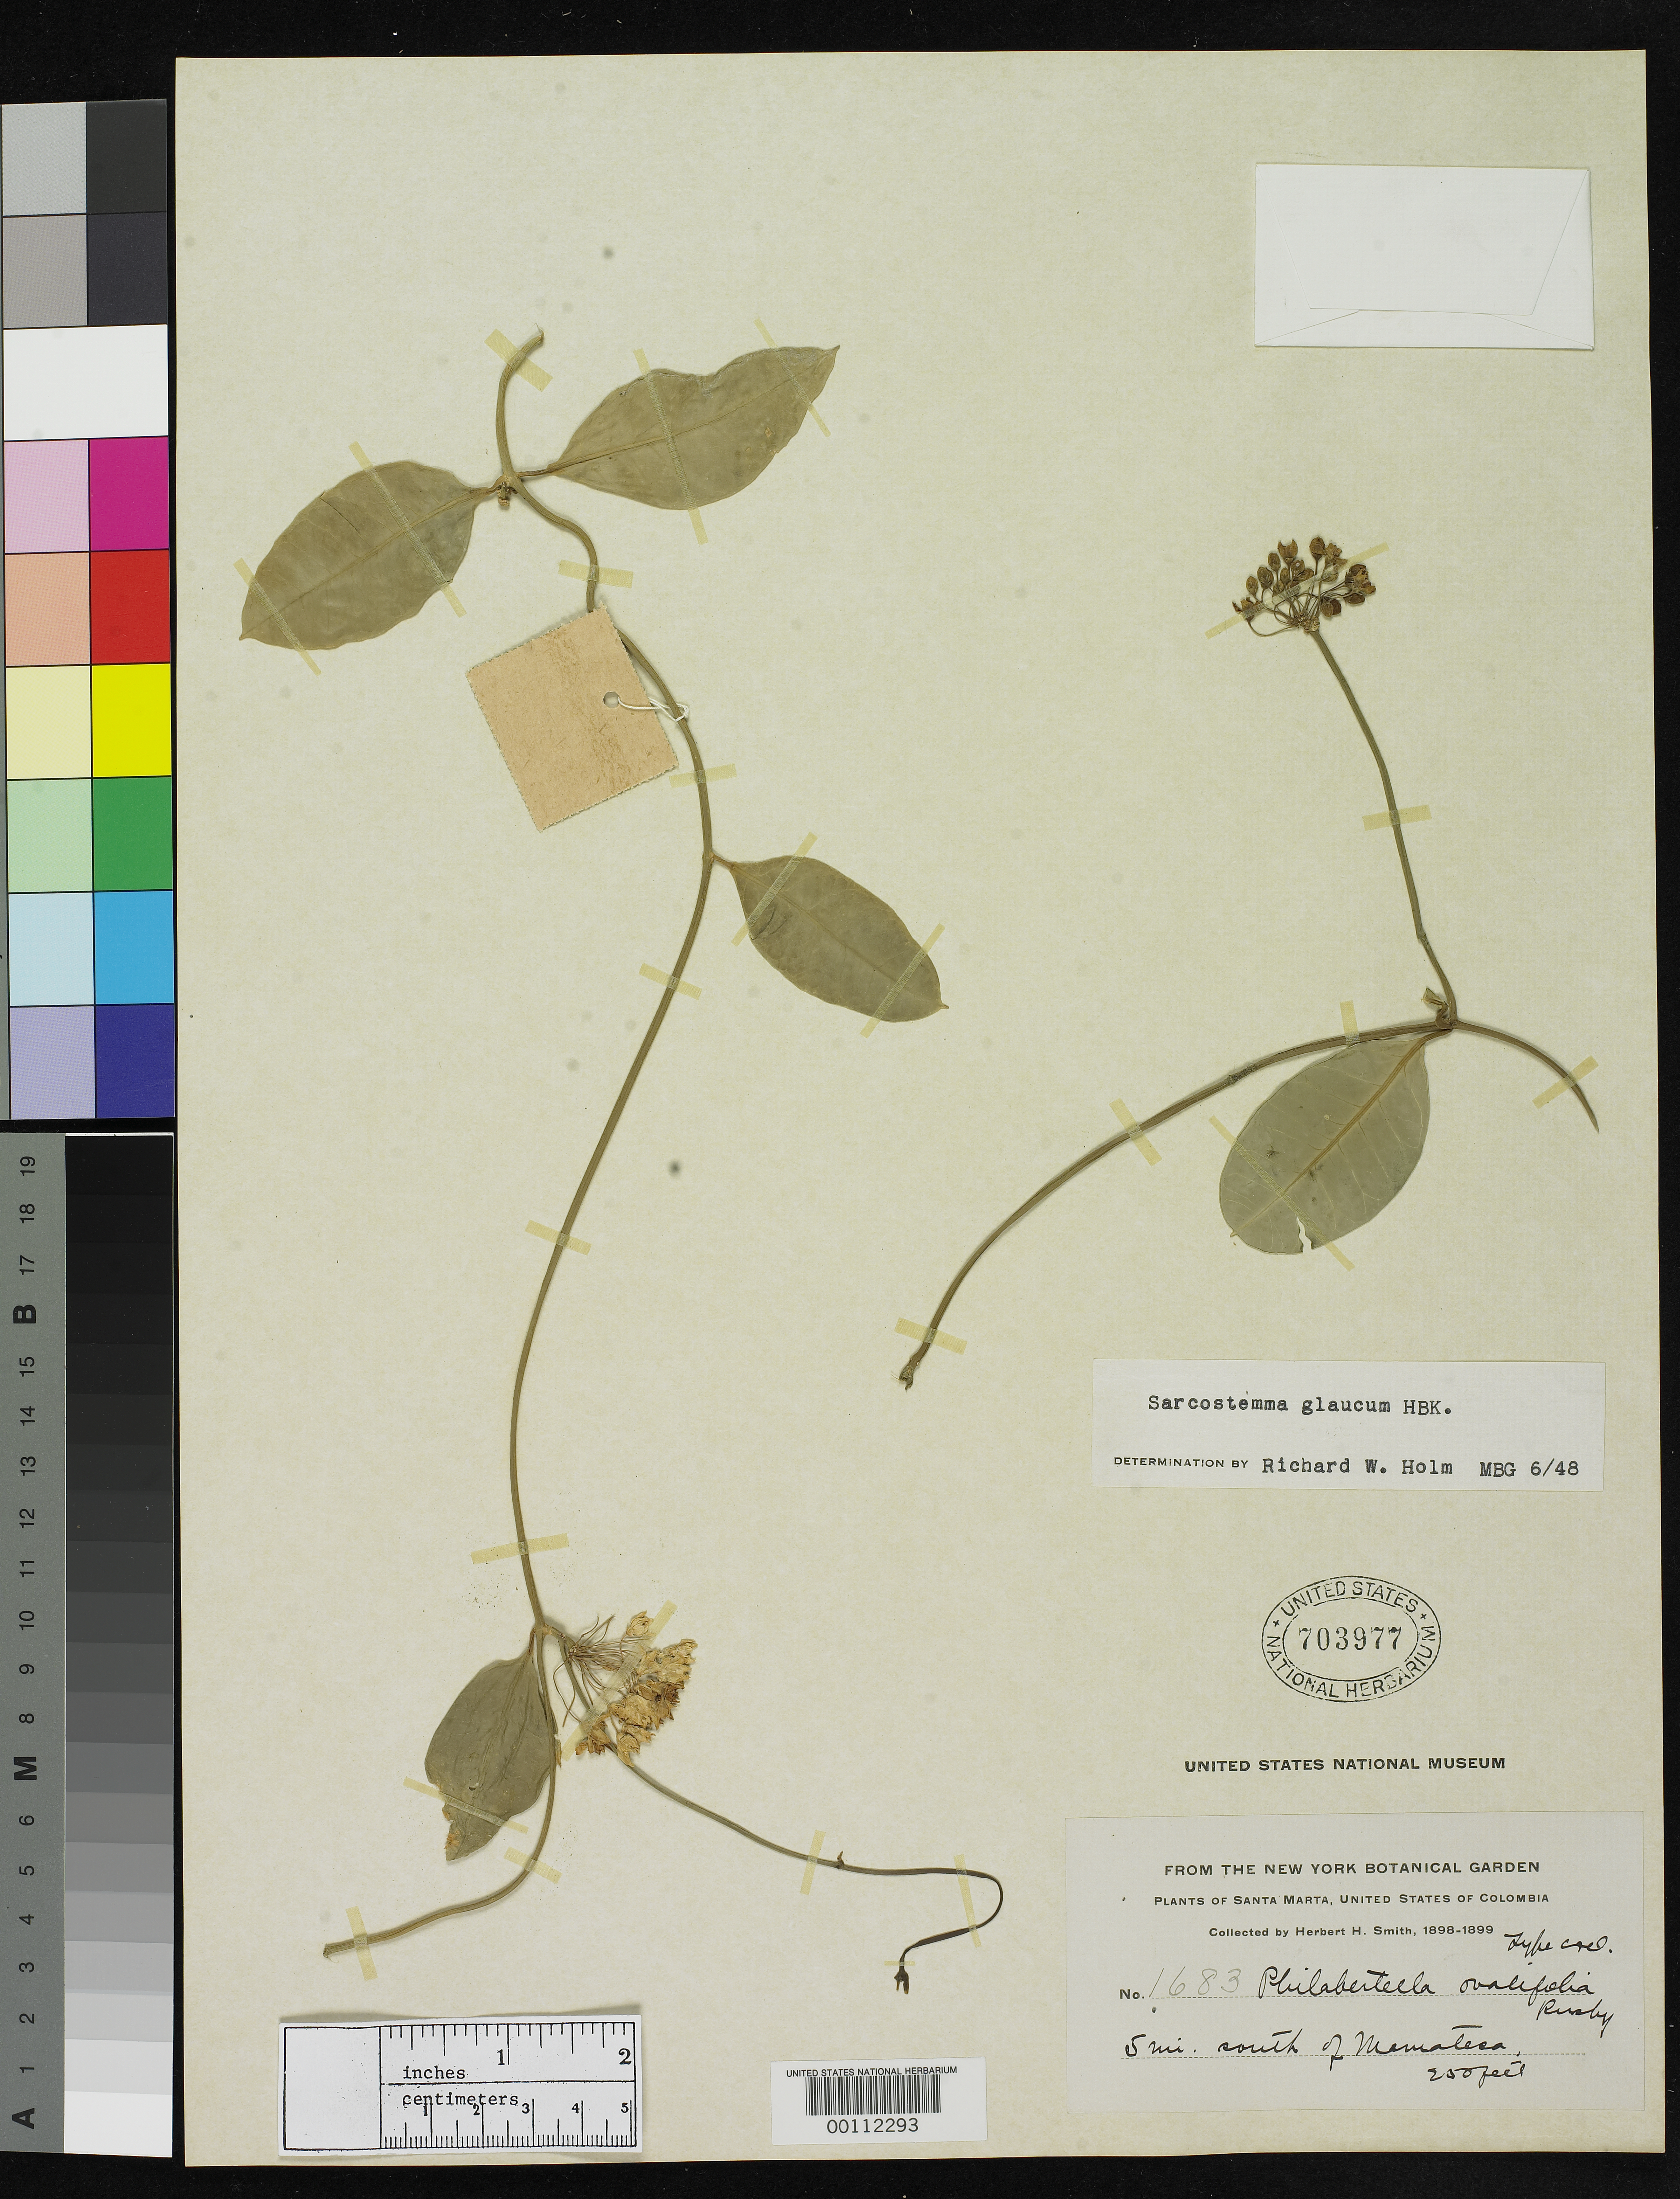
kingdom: Plantae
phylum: Tracheophyta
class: Magnoliopsida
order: Gentianales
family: Apocynaceae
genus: Philibertella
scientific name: Philibertella ovalifolia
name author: Rusby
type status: Isosyntype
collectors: Herbert H. Smith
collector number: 1683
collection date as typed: Jan 1899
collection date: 1899-01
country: Colombia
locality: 5 mi S of Marnateca.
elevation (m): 76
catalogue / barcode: US 703977